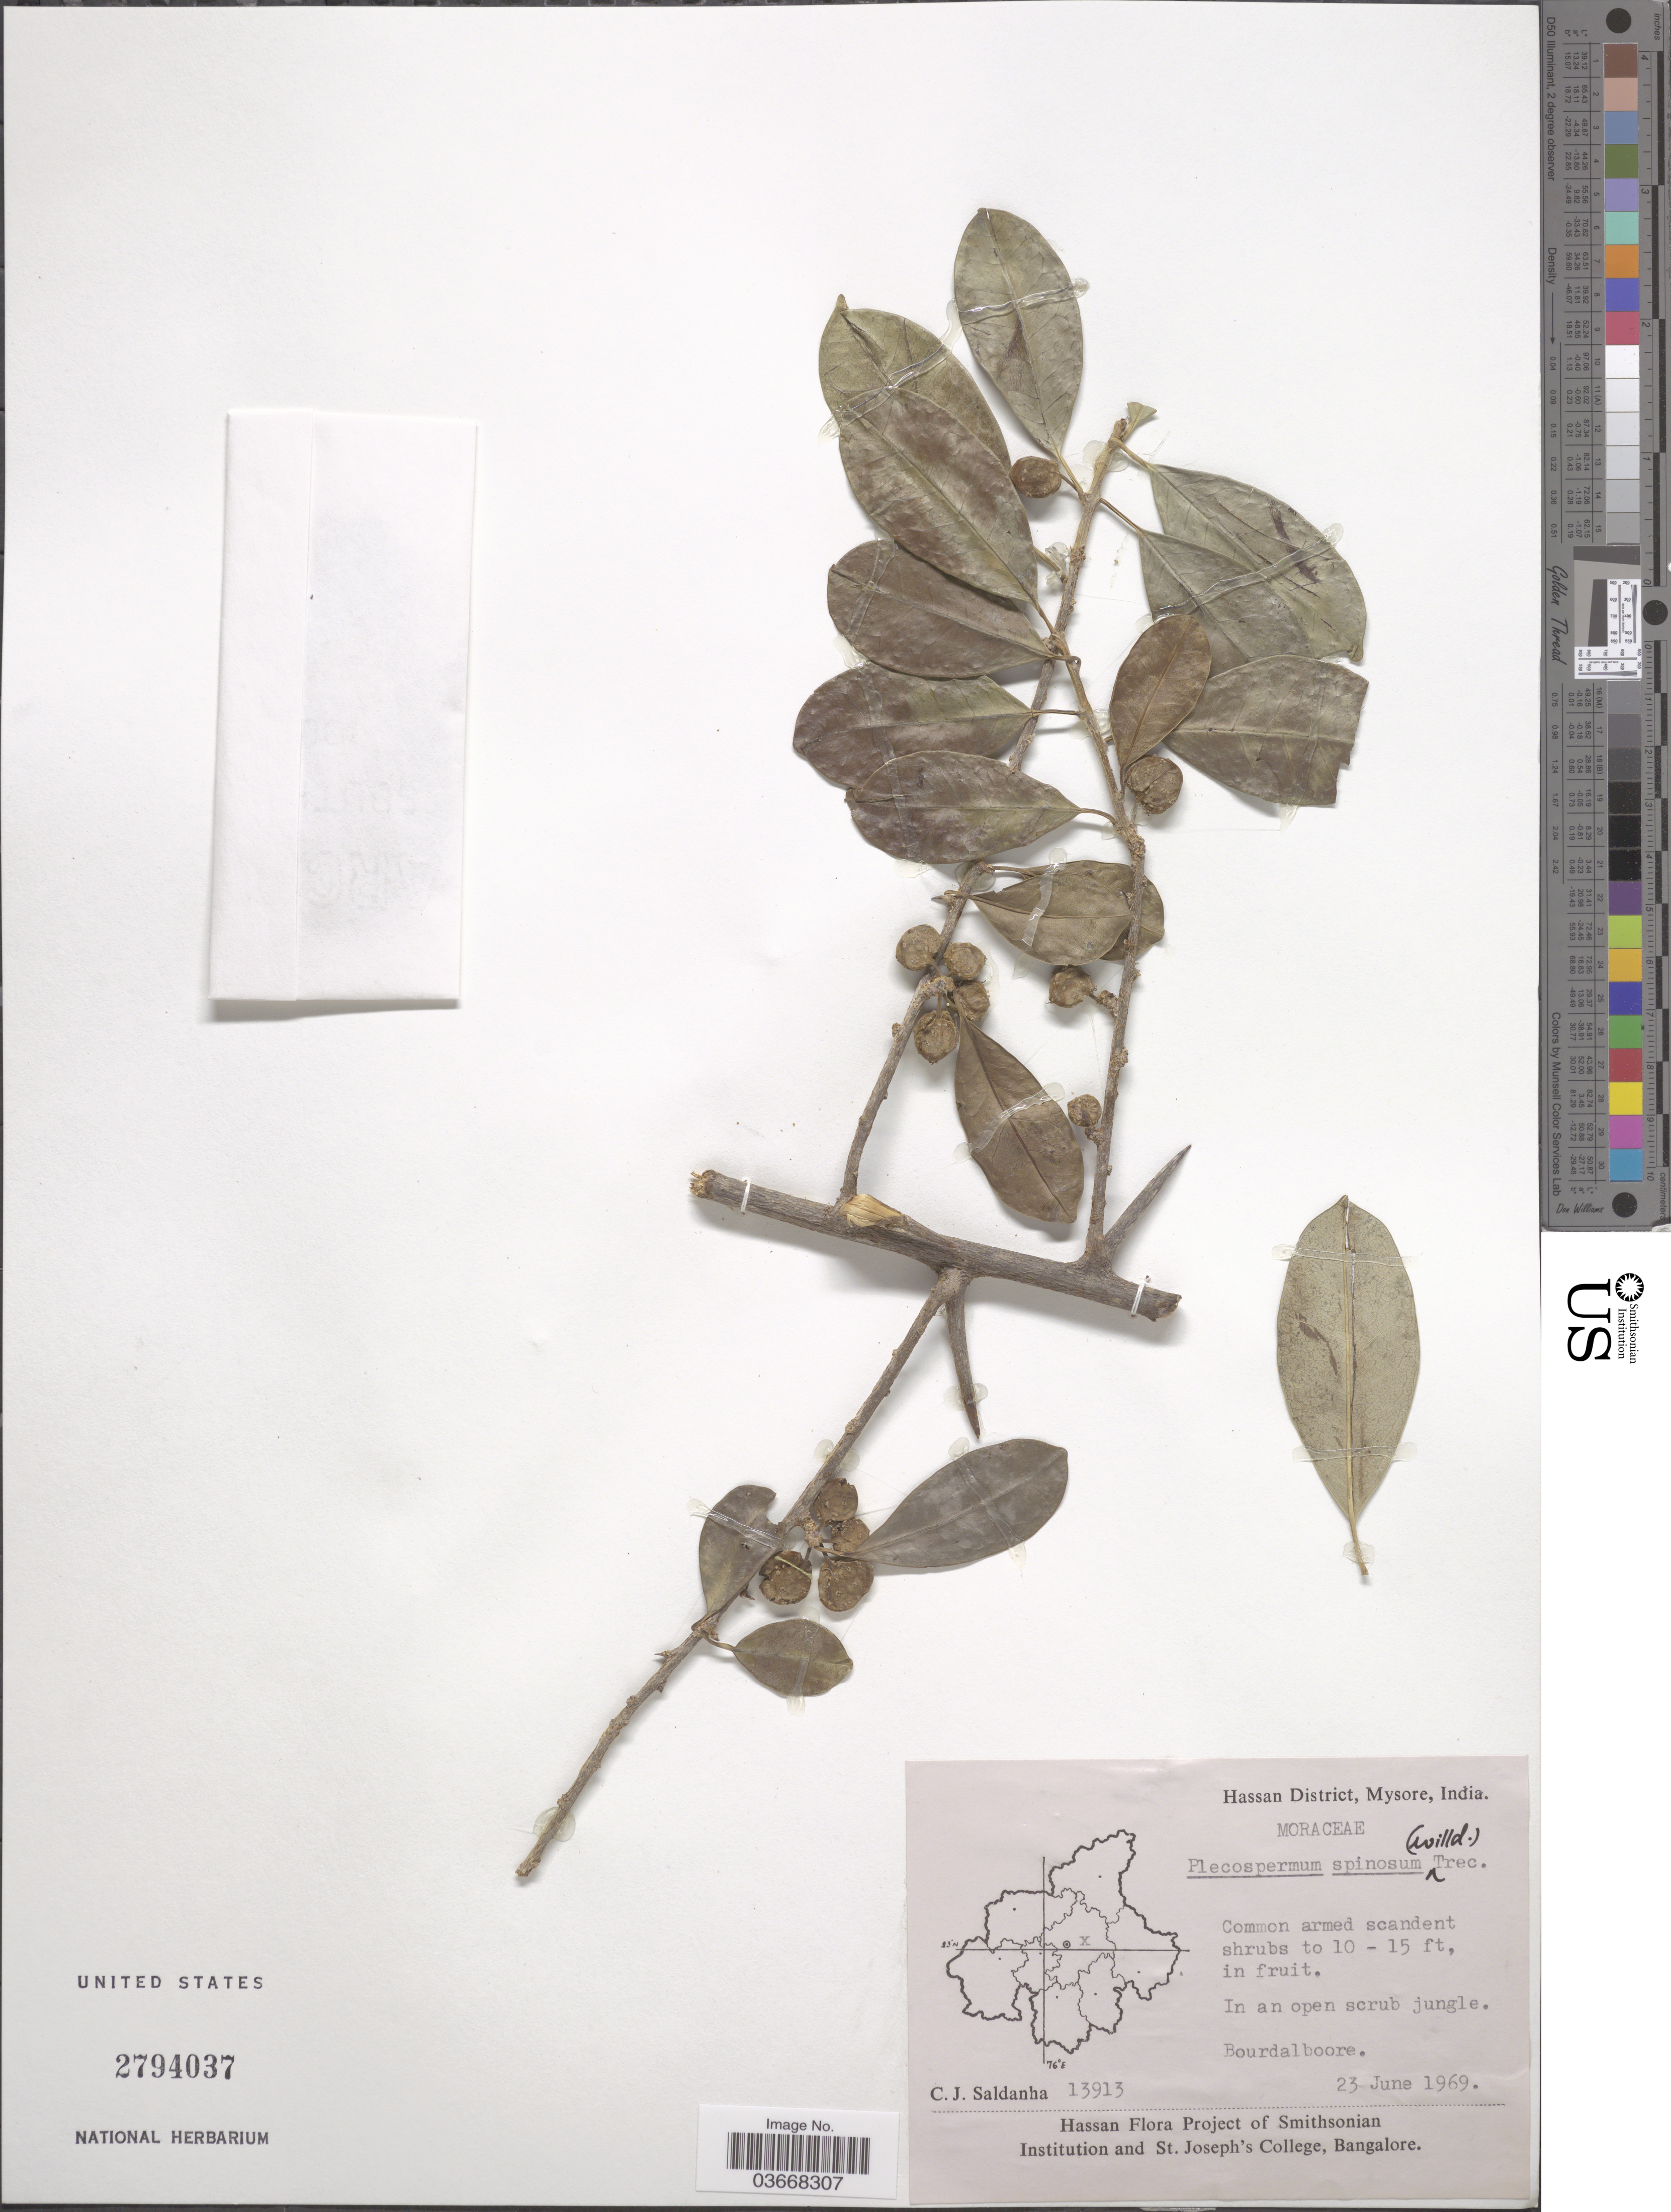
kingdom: Plantae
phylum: Tracheophyta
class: Magnoliopsida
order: Rosales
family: Moraceae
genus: Maclura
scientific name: Maclura spinosa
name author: (Willd.) C.C. Berg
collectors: C. J. Saldanha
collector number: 13913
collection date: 1969-06-23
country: India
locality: Hassan District, Mysore. Bourdalboore.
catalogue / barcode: US 2794037